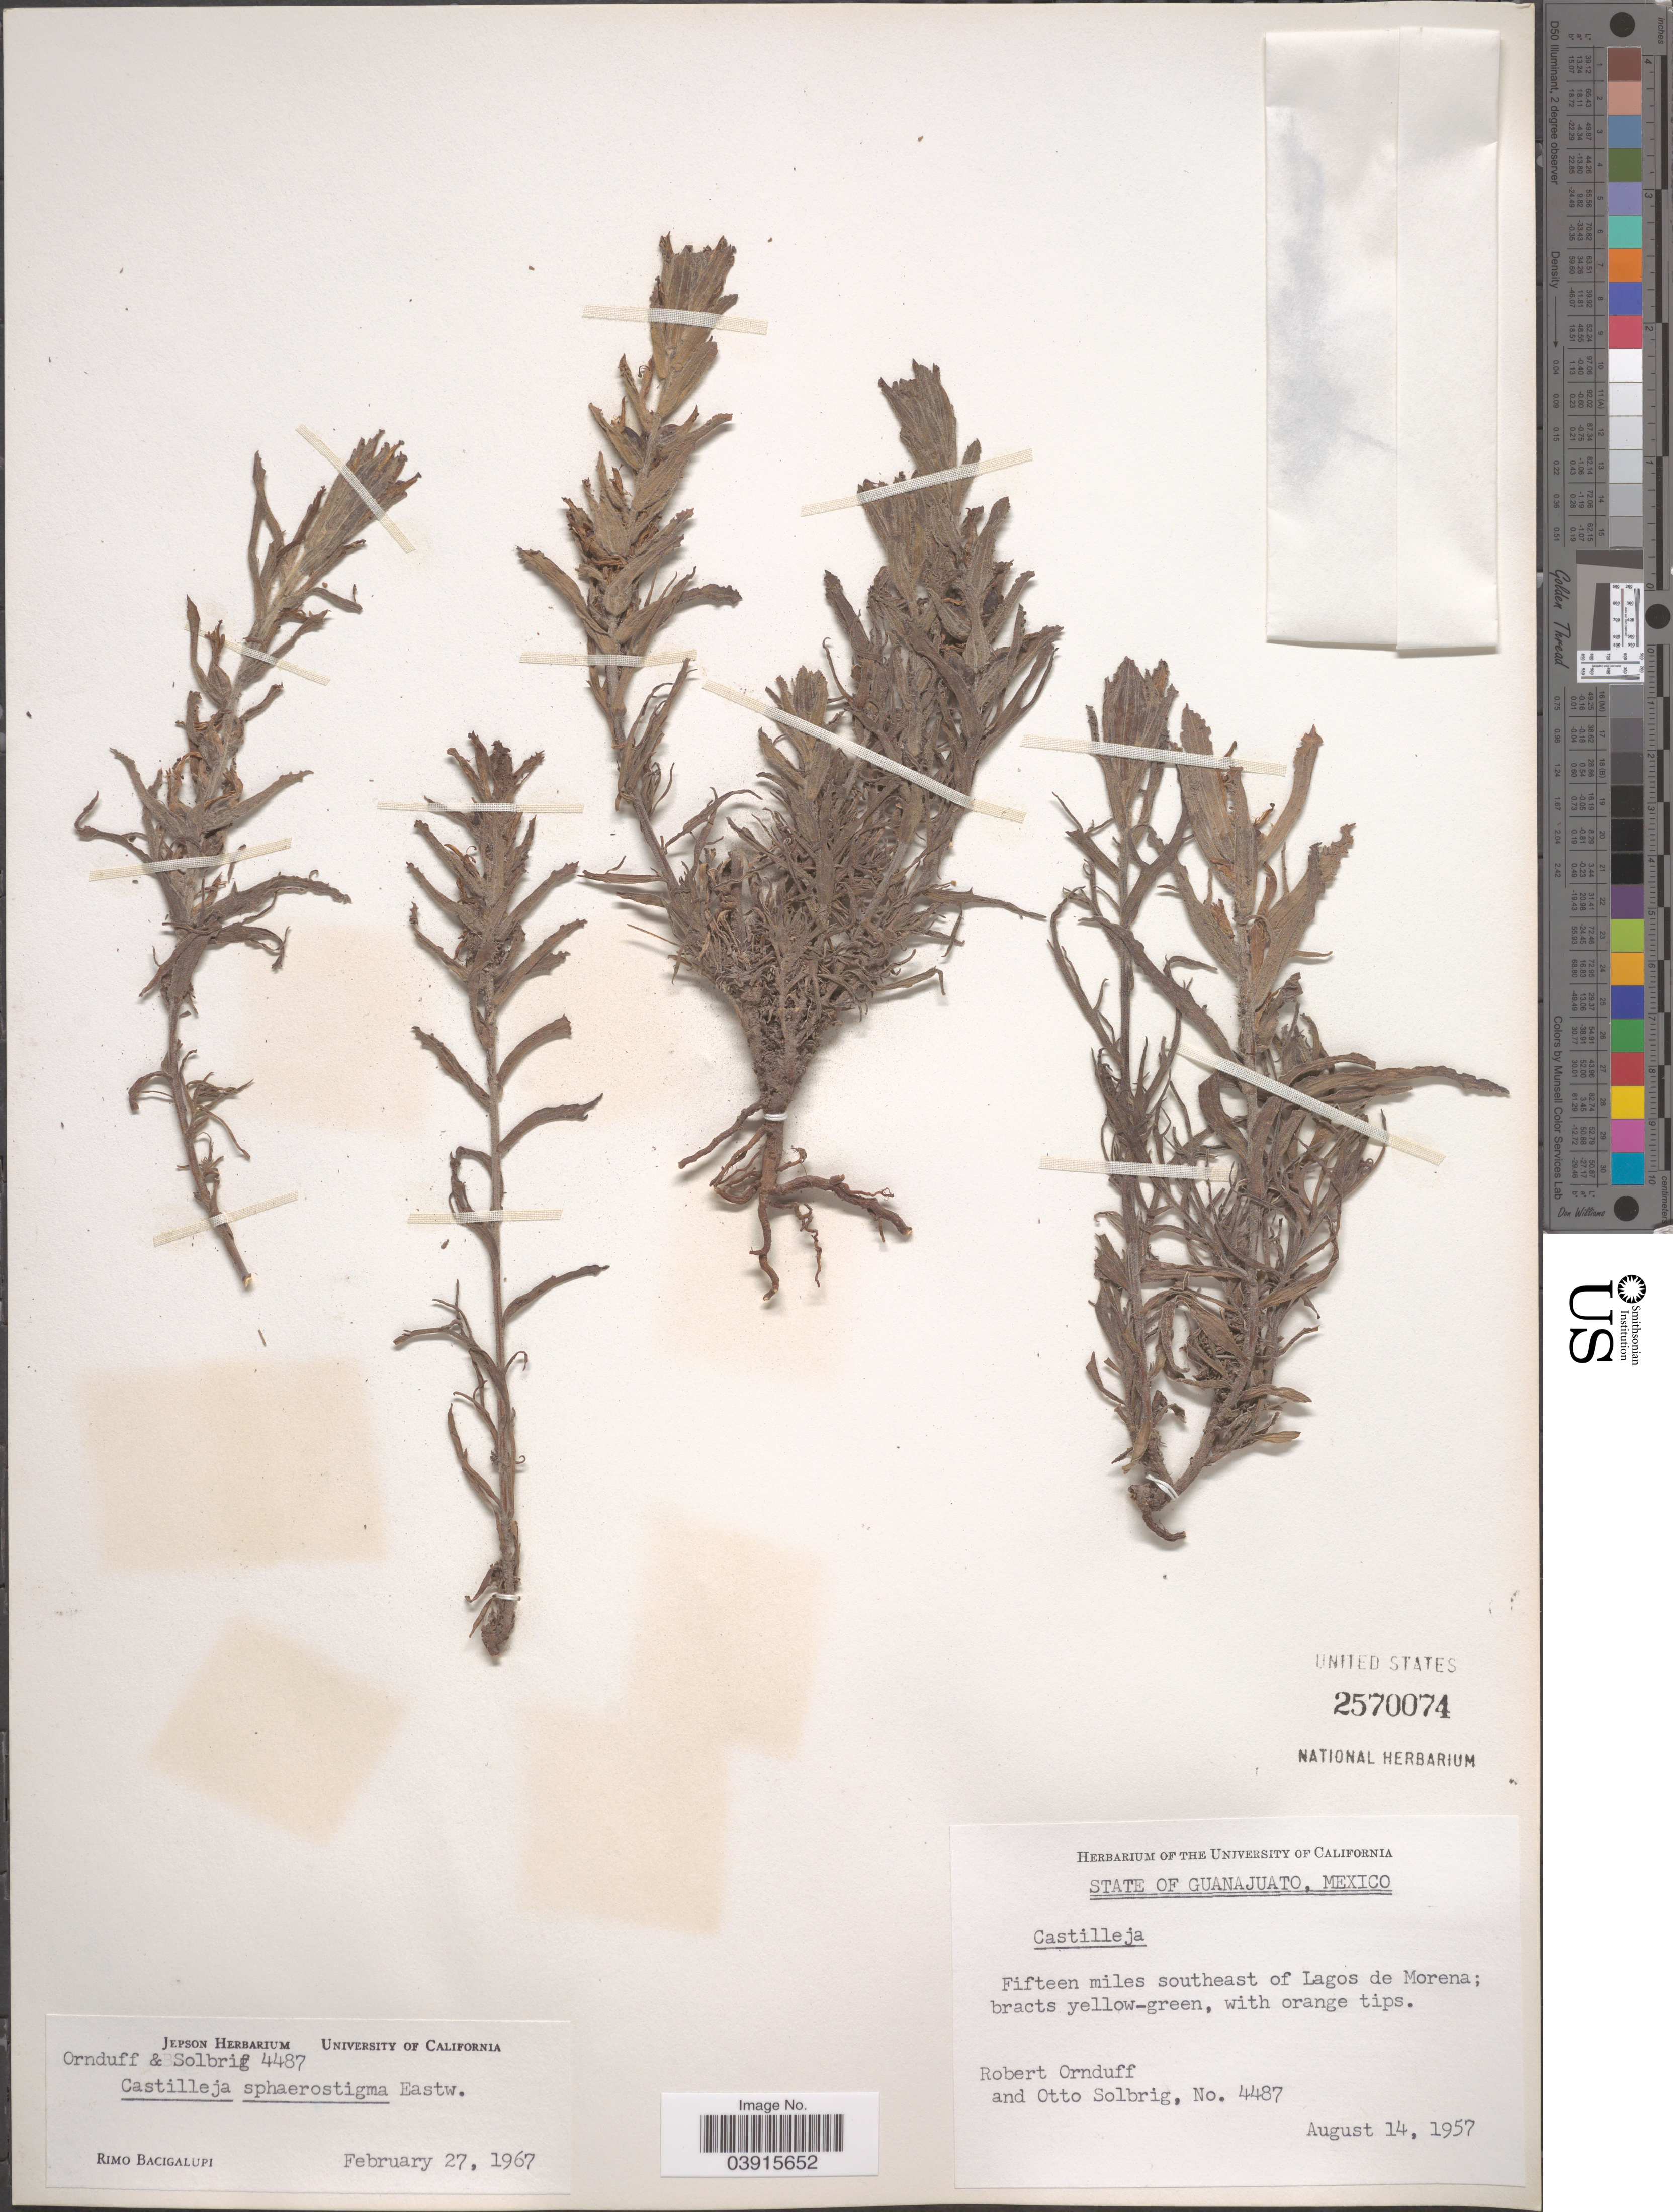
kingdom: Plantae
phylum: Tracheophyta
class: Magnoliopsida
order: Lamiales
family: Orobanchaceae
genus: Castilleja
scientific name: Castilleja sphaerostigma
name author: Eastw.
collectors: R. Ornduff & O. T. Solbrig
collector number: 4487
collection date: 1957-08-14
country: Mexico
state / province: Guanajuato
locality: Fifteen miles southeast of Lagos de Morena.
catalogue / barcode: US 2570074